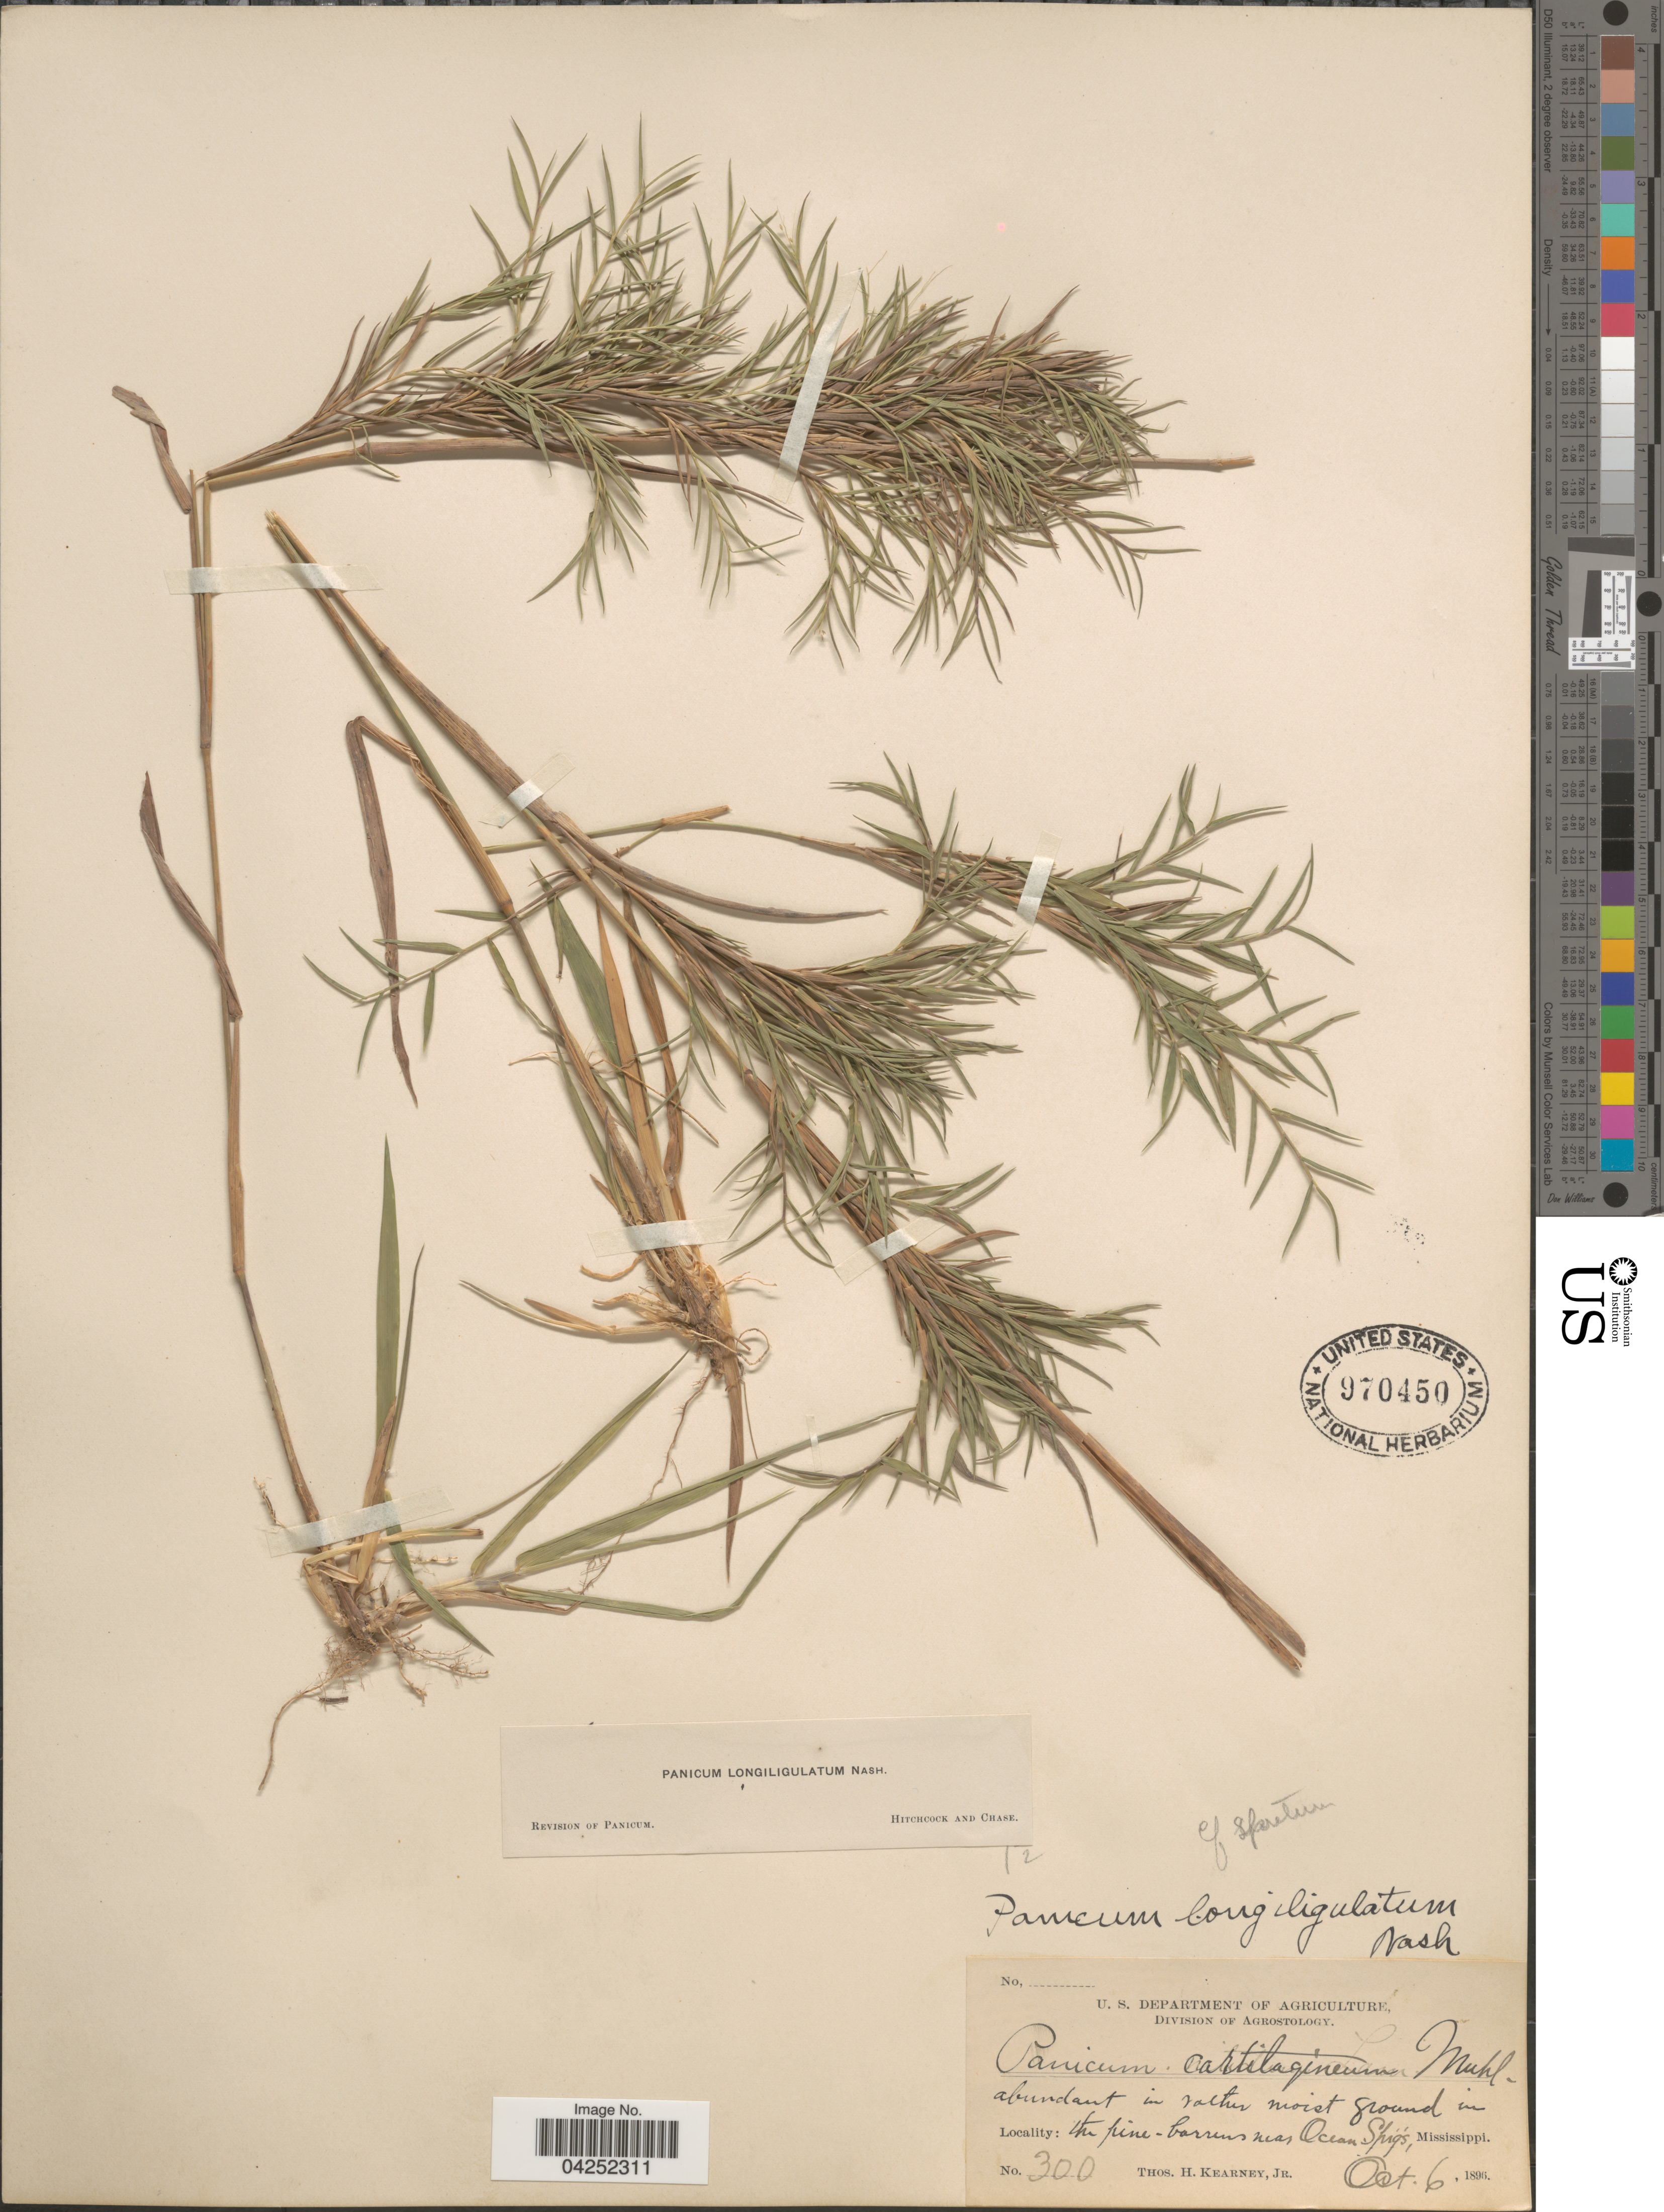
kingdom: Plantae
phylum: Tracheophyta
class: Liliopsida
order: Poales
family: Poaceae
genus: Dichanthelium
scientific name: Dichanthelium acuminatum var. longiligulatum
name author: (Nash) Gould & C.A. Clark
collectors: T. H. Kearney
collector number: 300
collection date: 1896-10-06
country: United States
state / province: Mississippi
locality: Abundant in rather moist ground in the pine-barrens near Ocean Springs.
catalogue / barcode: US 970450